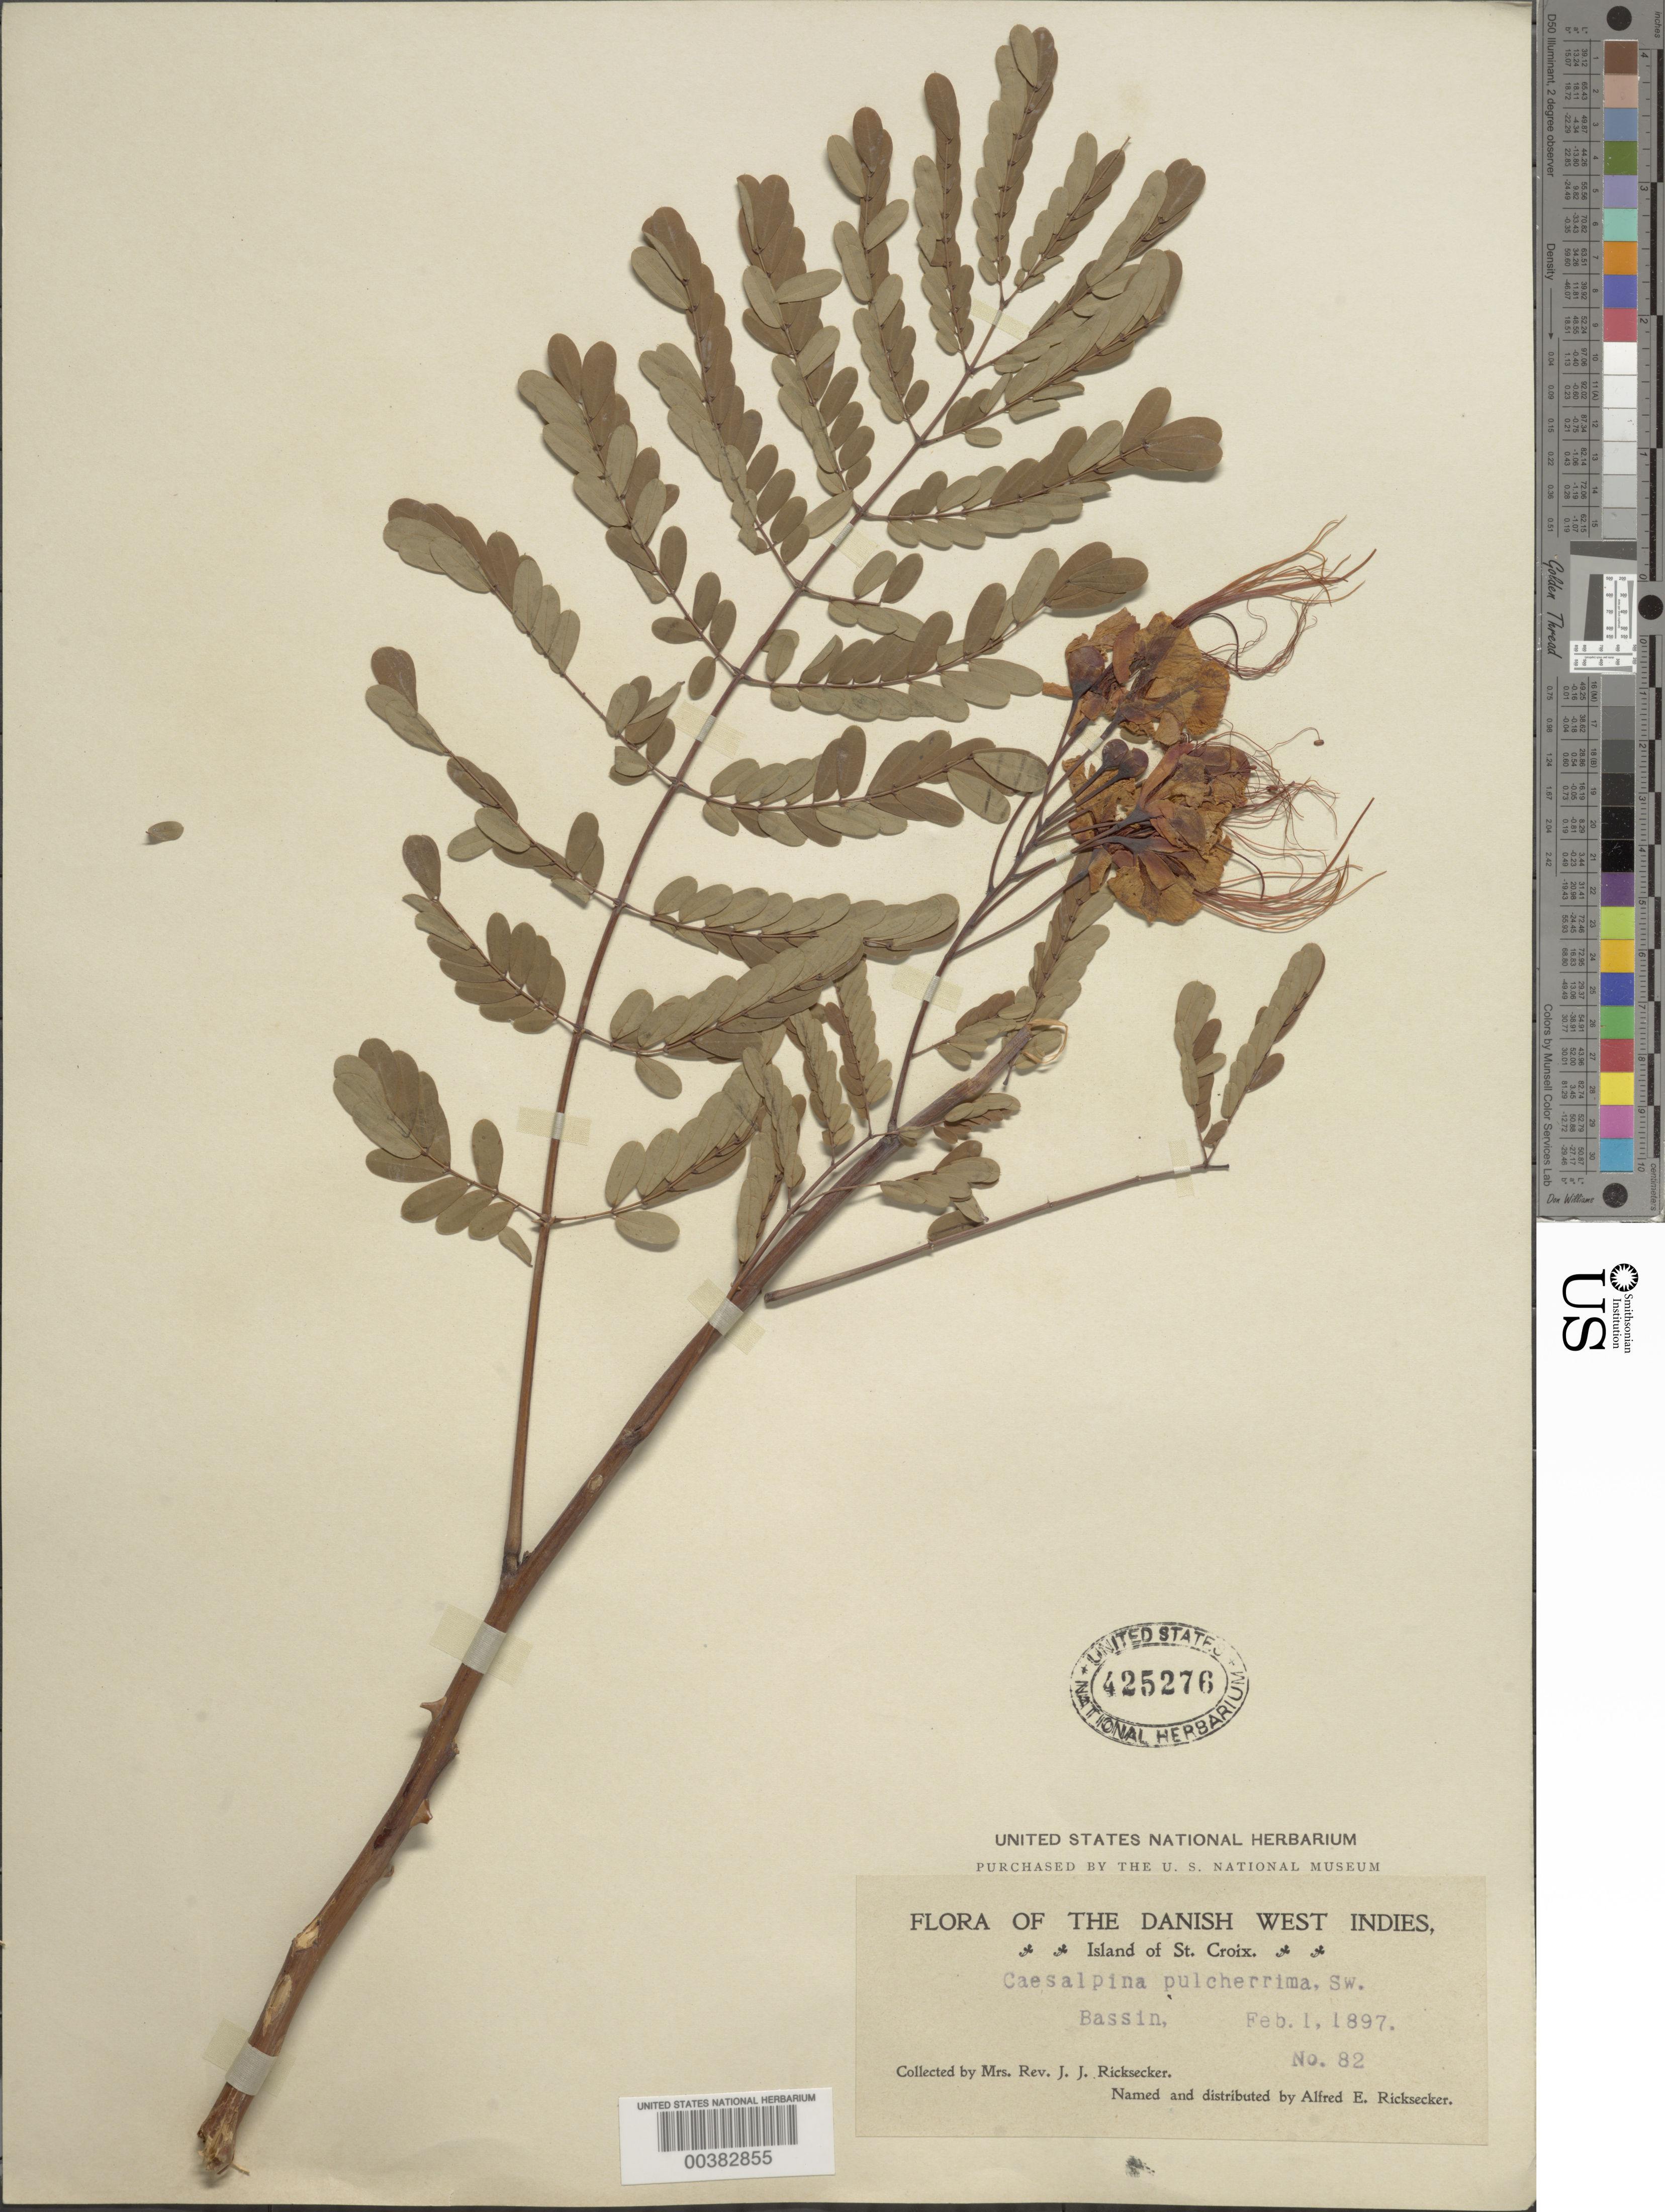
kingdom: Plantae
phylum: Tracheophyta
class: Magnoliopsida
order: Fabales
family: Fabaceae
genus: Caesalpinia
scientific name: Caesalpinia pulcherrima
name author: (L.) Sw.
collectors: L. A. Ricksecker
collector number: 82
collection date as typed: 01 Feb 1897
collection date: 1897-02-01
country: U.S. Virgin Islands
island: St. Croix Island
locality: Bassin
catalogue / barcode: US 425276